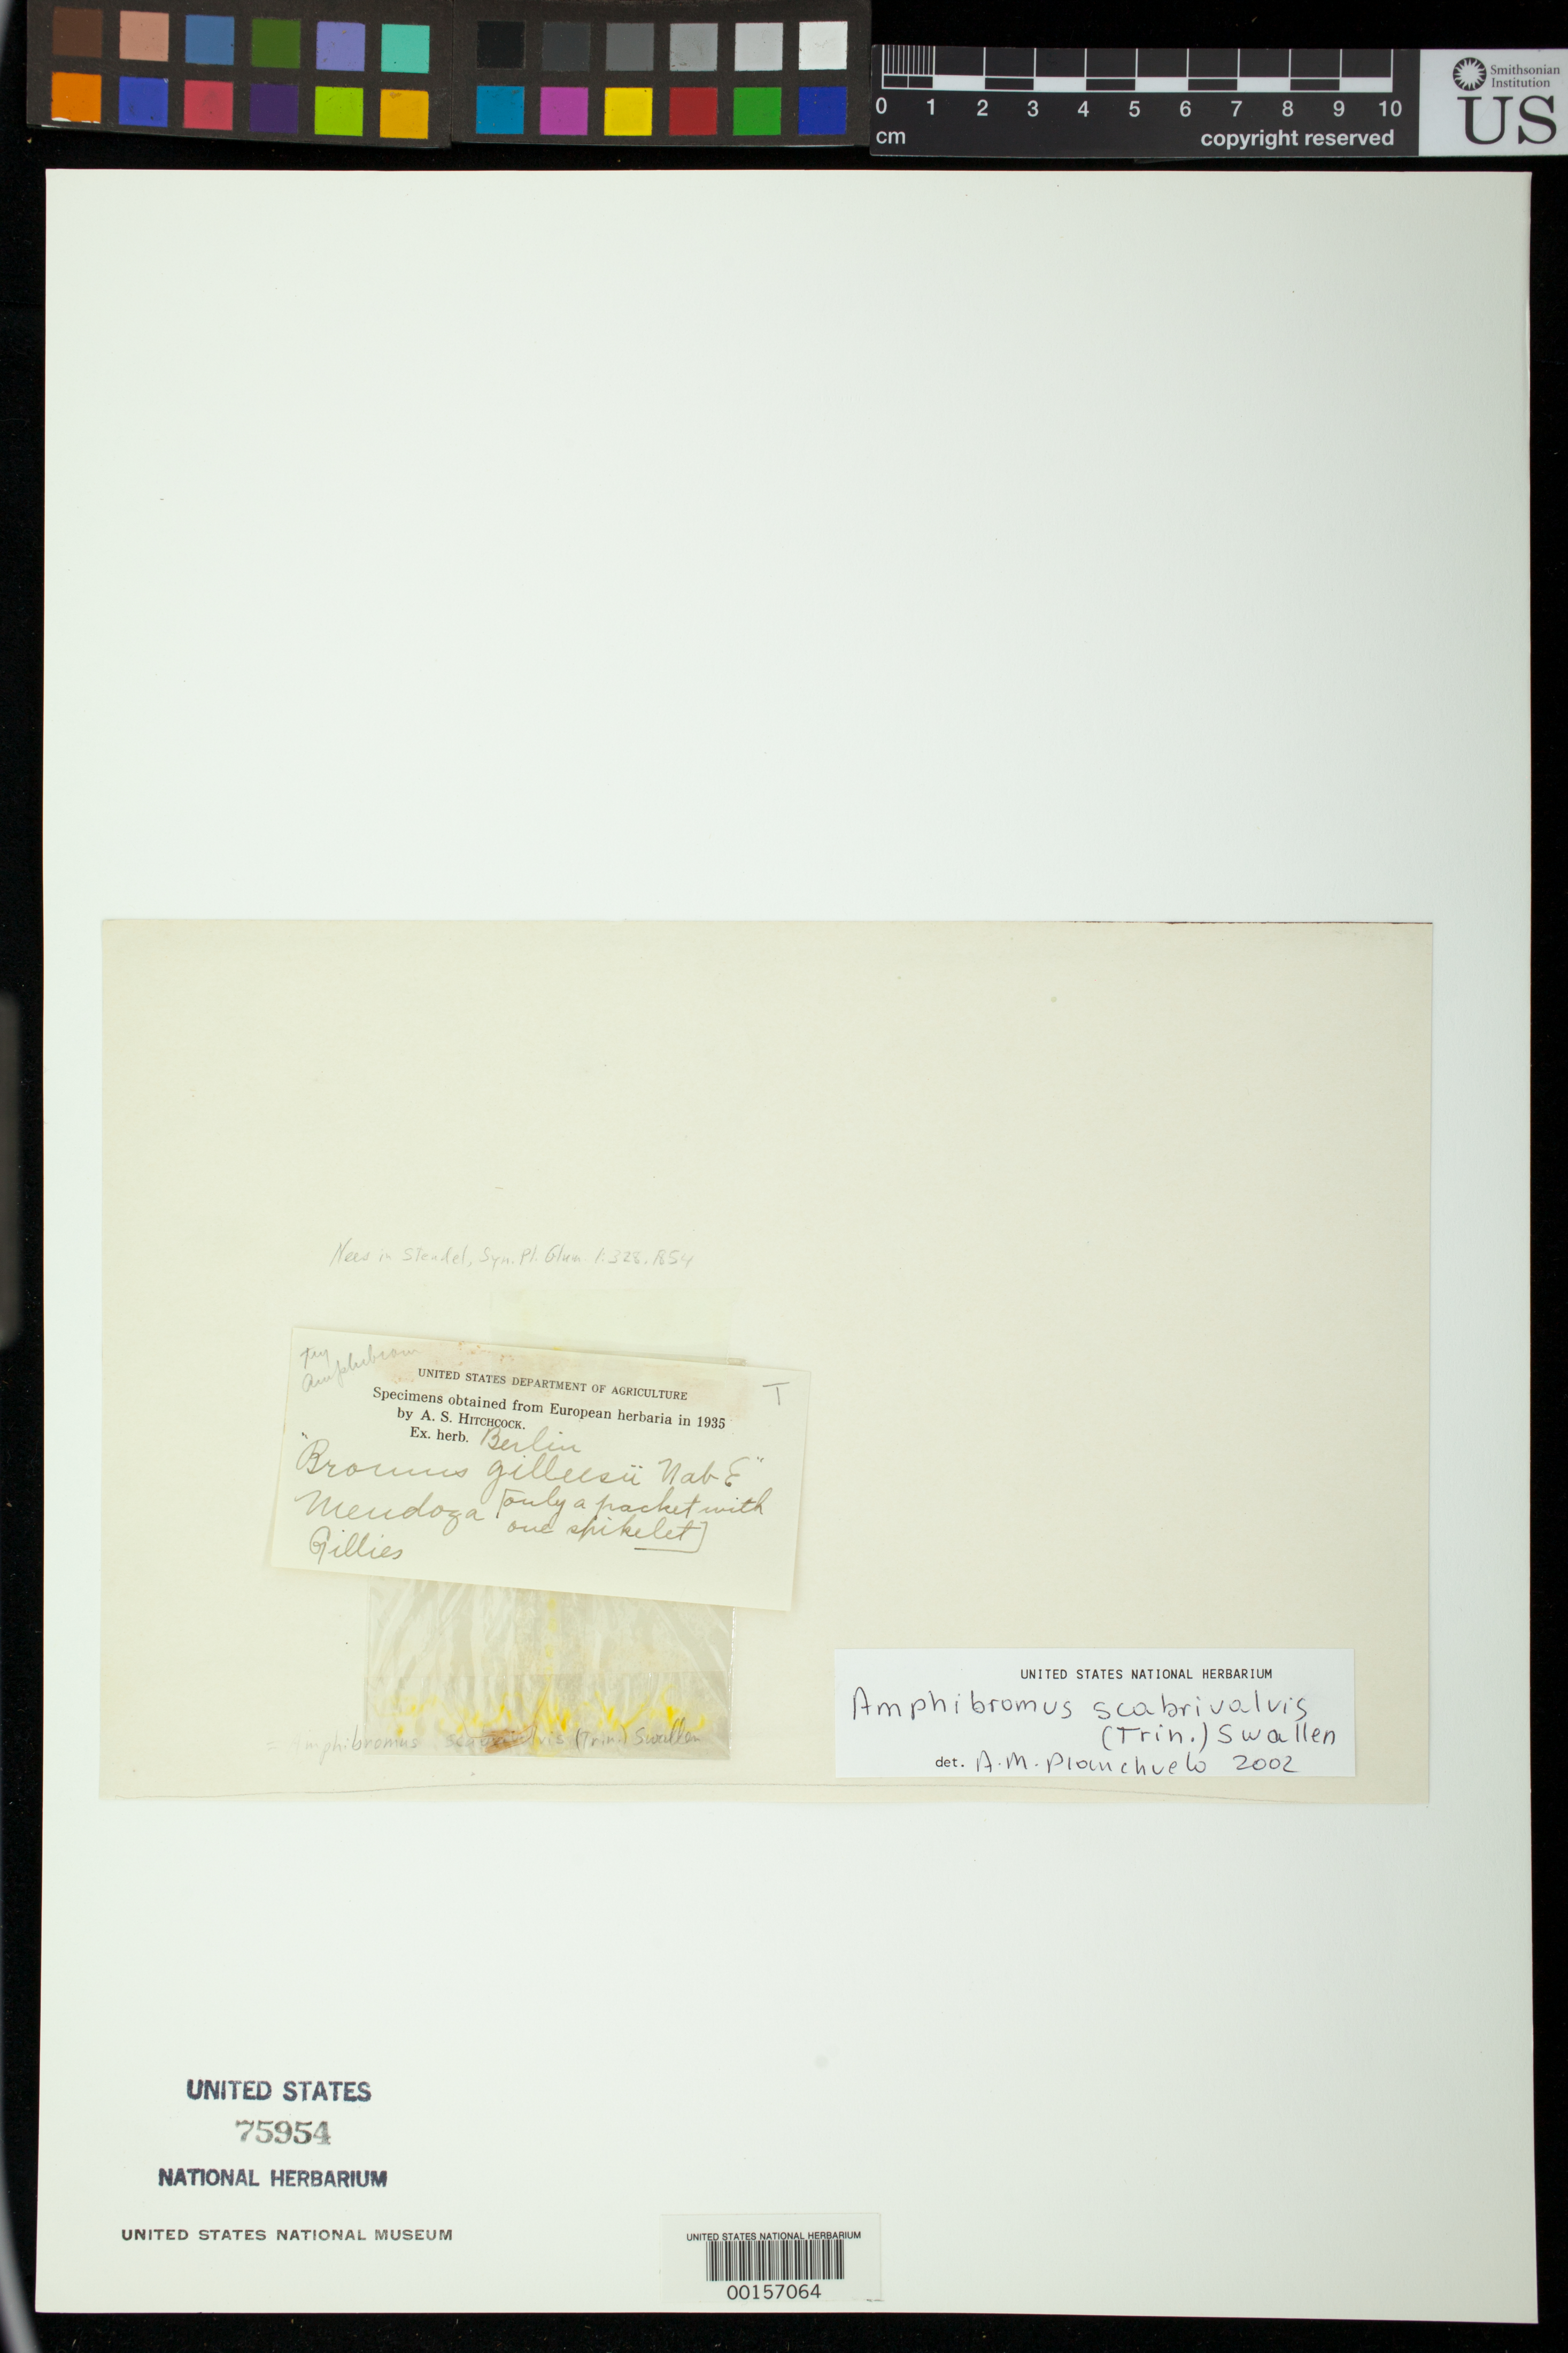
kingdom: Plantae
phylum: Tracheophyta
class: Liliopsida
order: Poales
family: Poaceae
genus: Bromus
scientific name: Bromus gilliesii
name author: Nees ex Steud.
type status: Type Fragment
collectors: J. Gillies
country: Chile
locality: Mendoza.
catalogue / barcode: US 75954